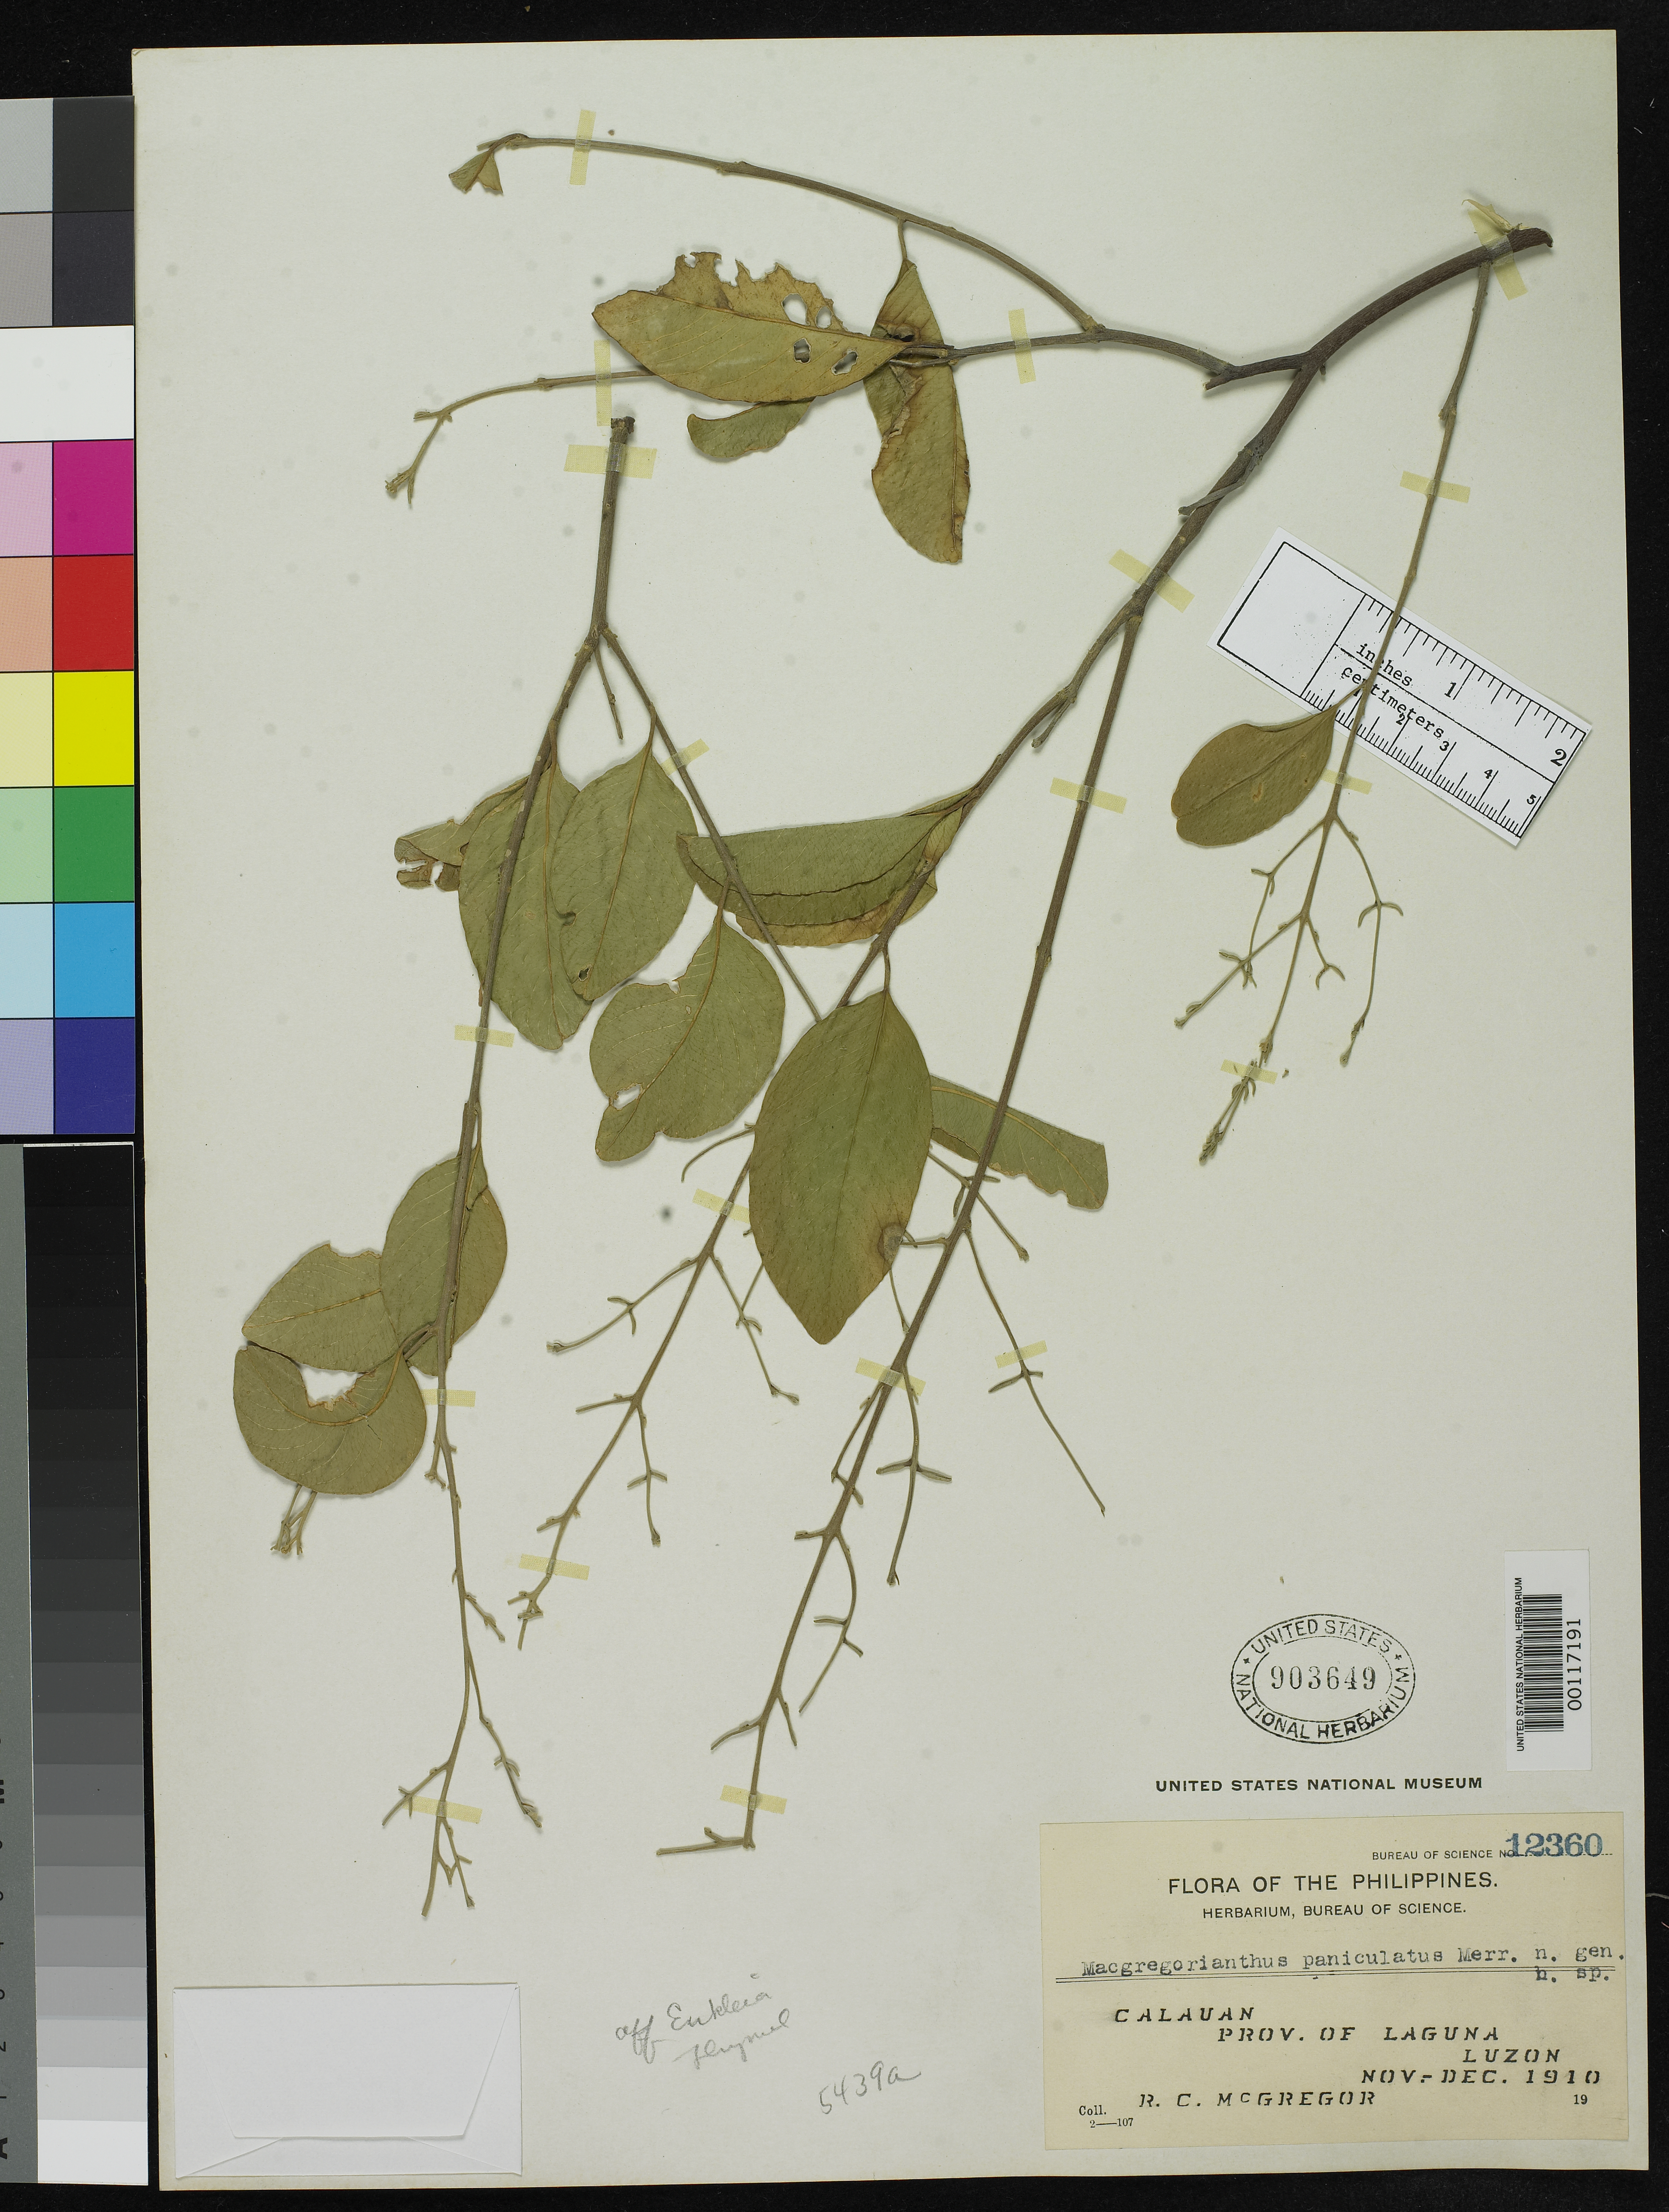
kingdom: Plantae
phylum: Tracheophyta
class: Magnoliopsida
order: Malvales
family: Thymelaeaceae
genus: Macgregorianthus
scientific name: Macgregorianthus paniculatus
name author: Merr.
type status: Isotype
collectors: R. C. McGregor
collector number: Bur. Sci. 12360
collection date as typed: Nov 1910 to -- Dec 1910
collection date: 1910-11/1910-12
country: Philippines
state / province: Calabarzon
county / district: Laguna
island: Luzon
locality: Calauan.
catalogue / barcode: US 903649